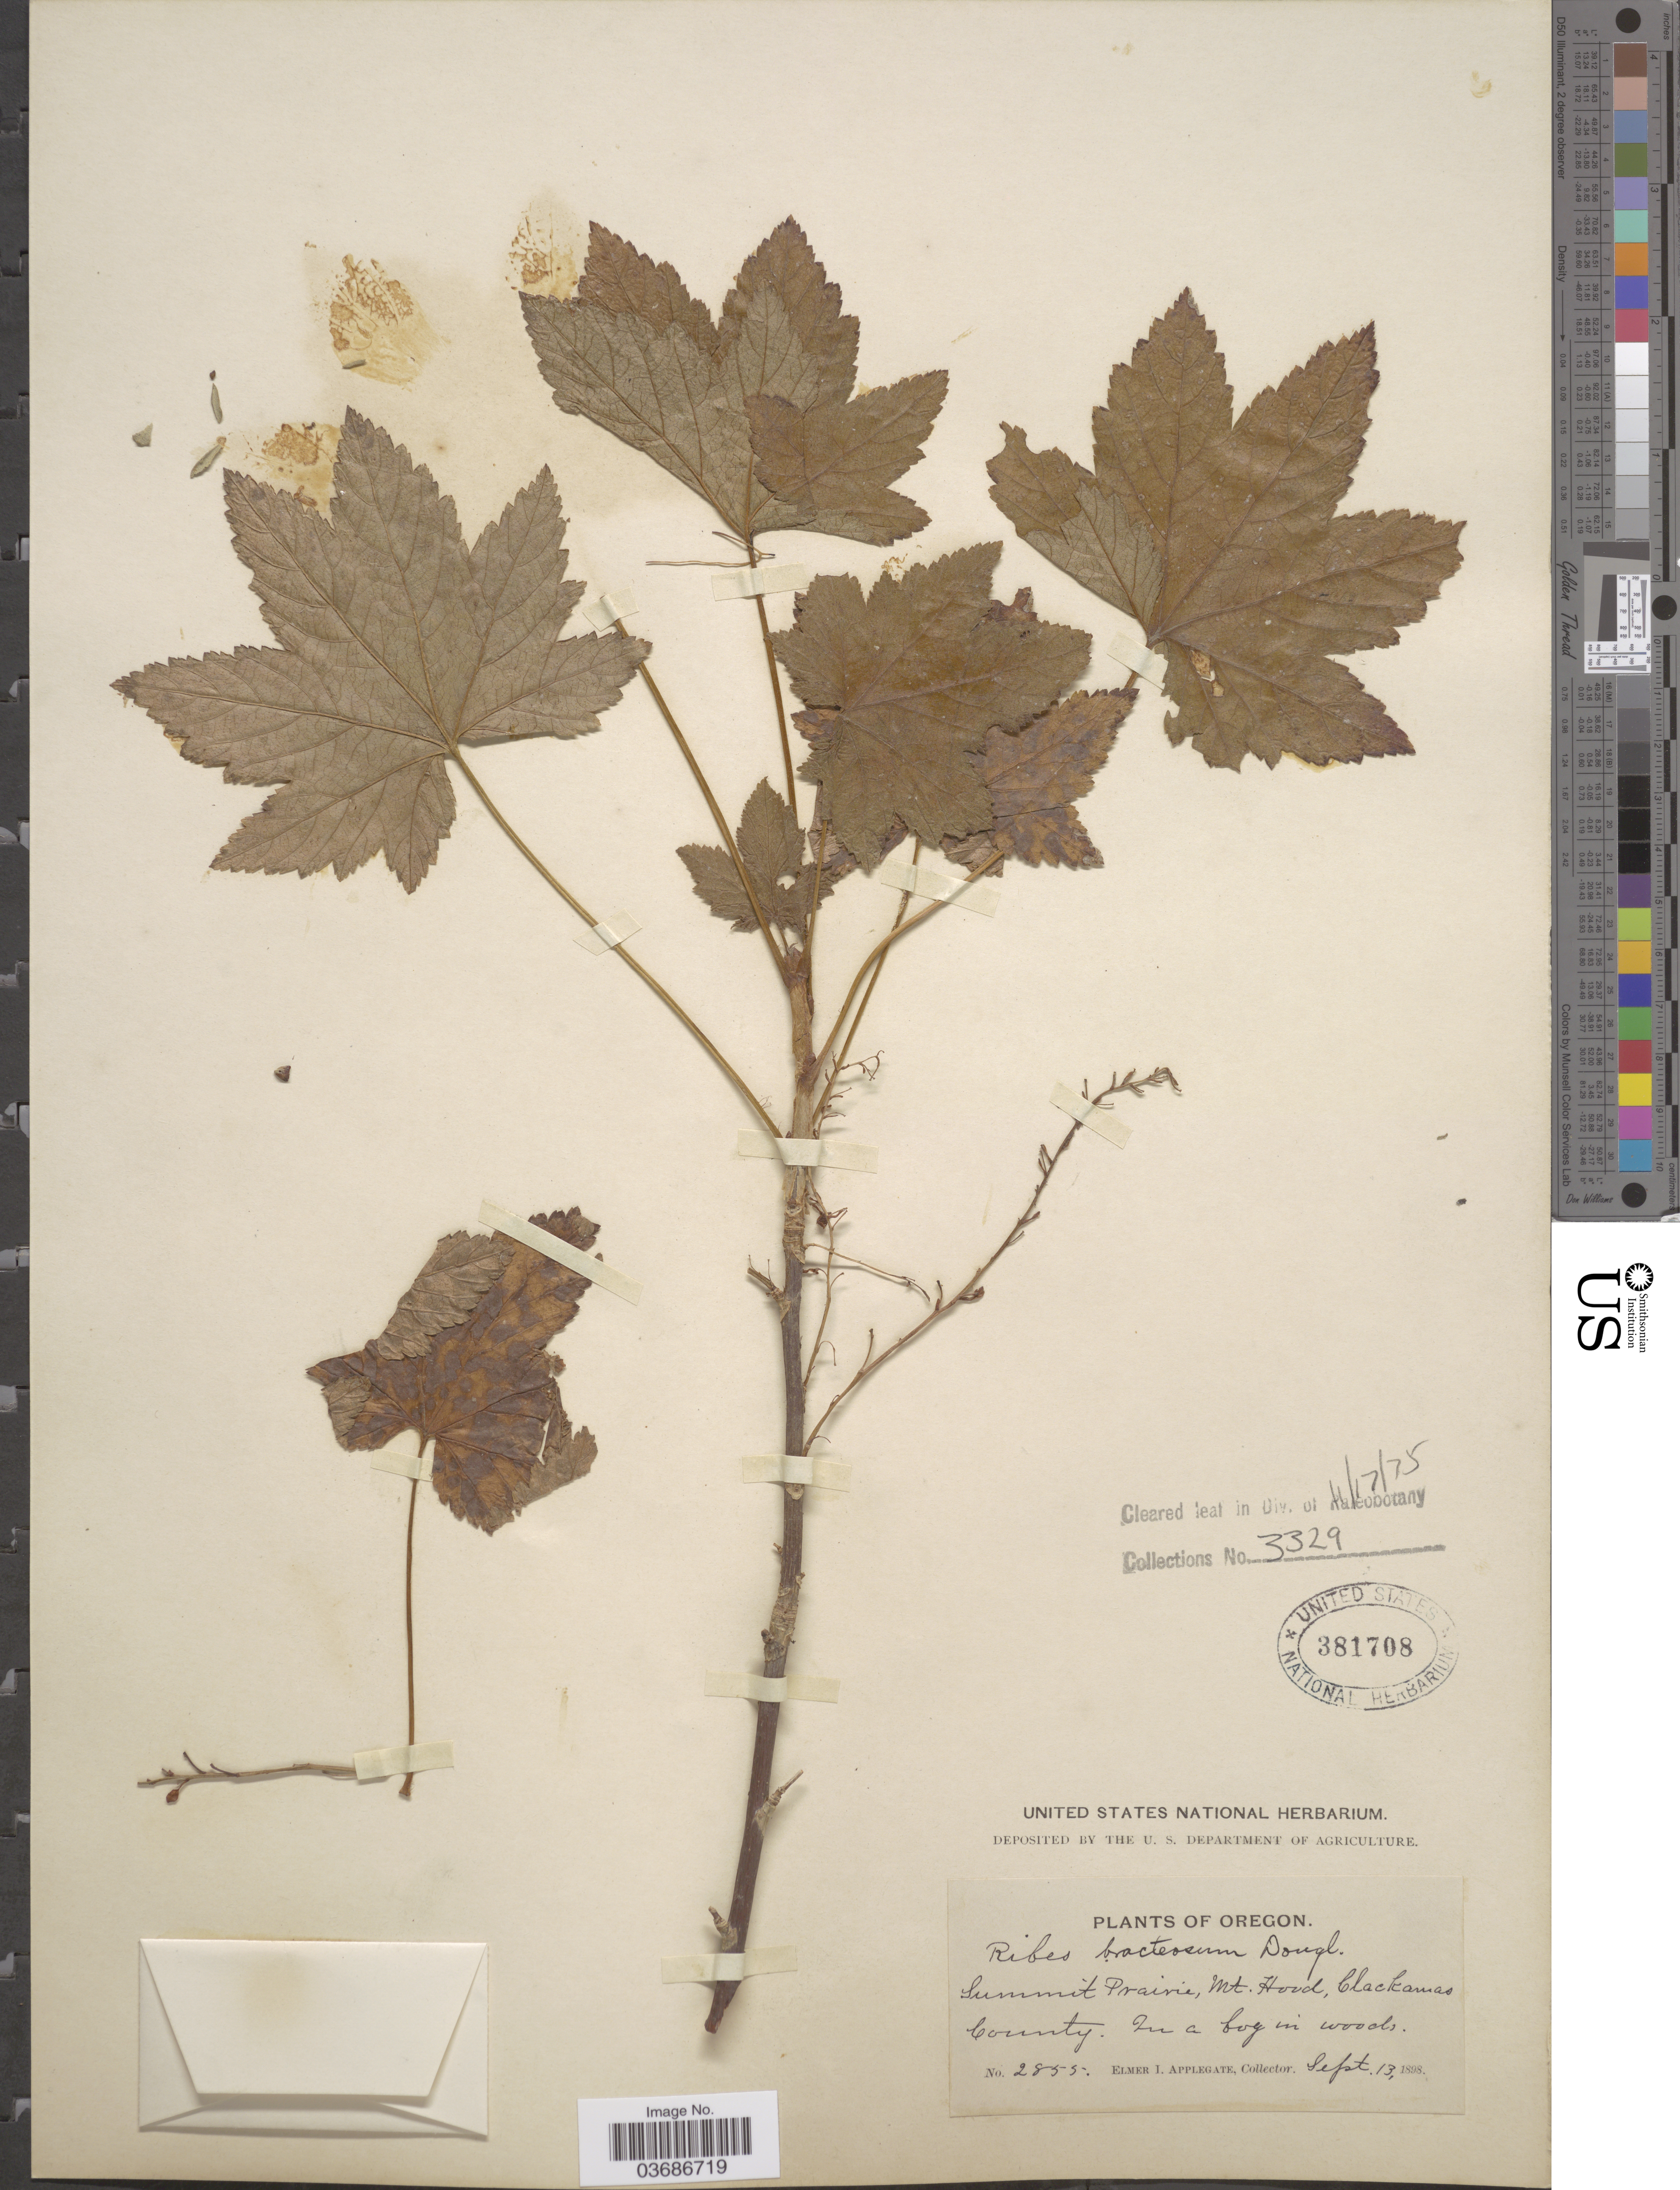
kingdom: Plantae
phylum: Tracheophyta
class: Magnoliopsida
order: Saxifragales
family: Grossulariaceae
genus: Ribes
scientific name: Ribes bracteosum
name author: Douglas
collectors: E. I. Applegate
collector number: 2855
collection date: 1898-09-13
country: United States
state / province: Oregon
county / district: Clackamas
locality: Summit Prairie, Mt. Hood. Clackamas County.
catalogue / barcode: US 381708